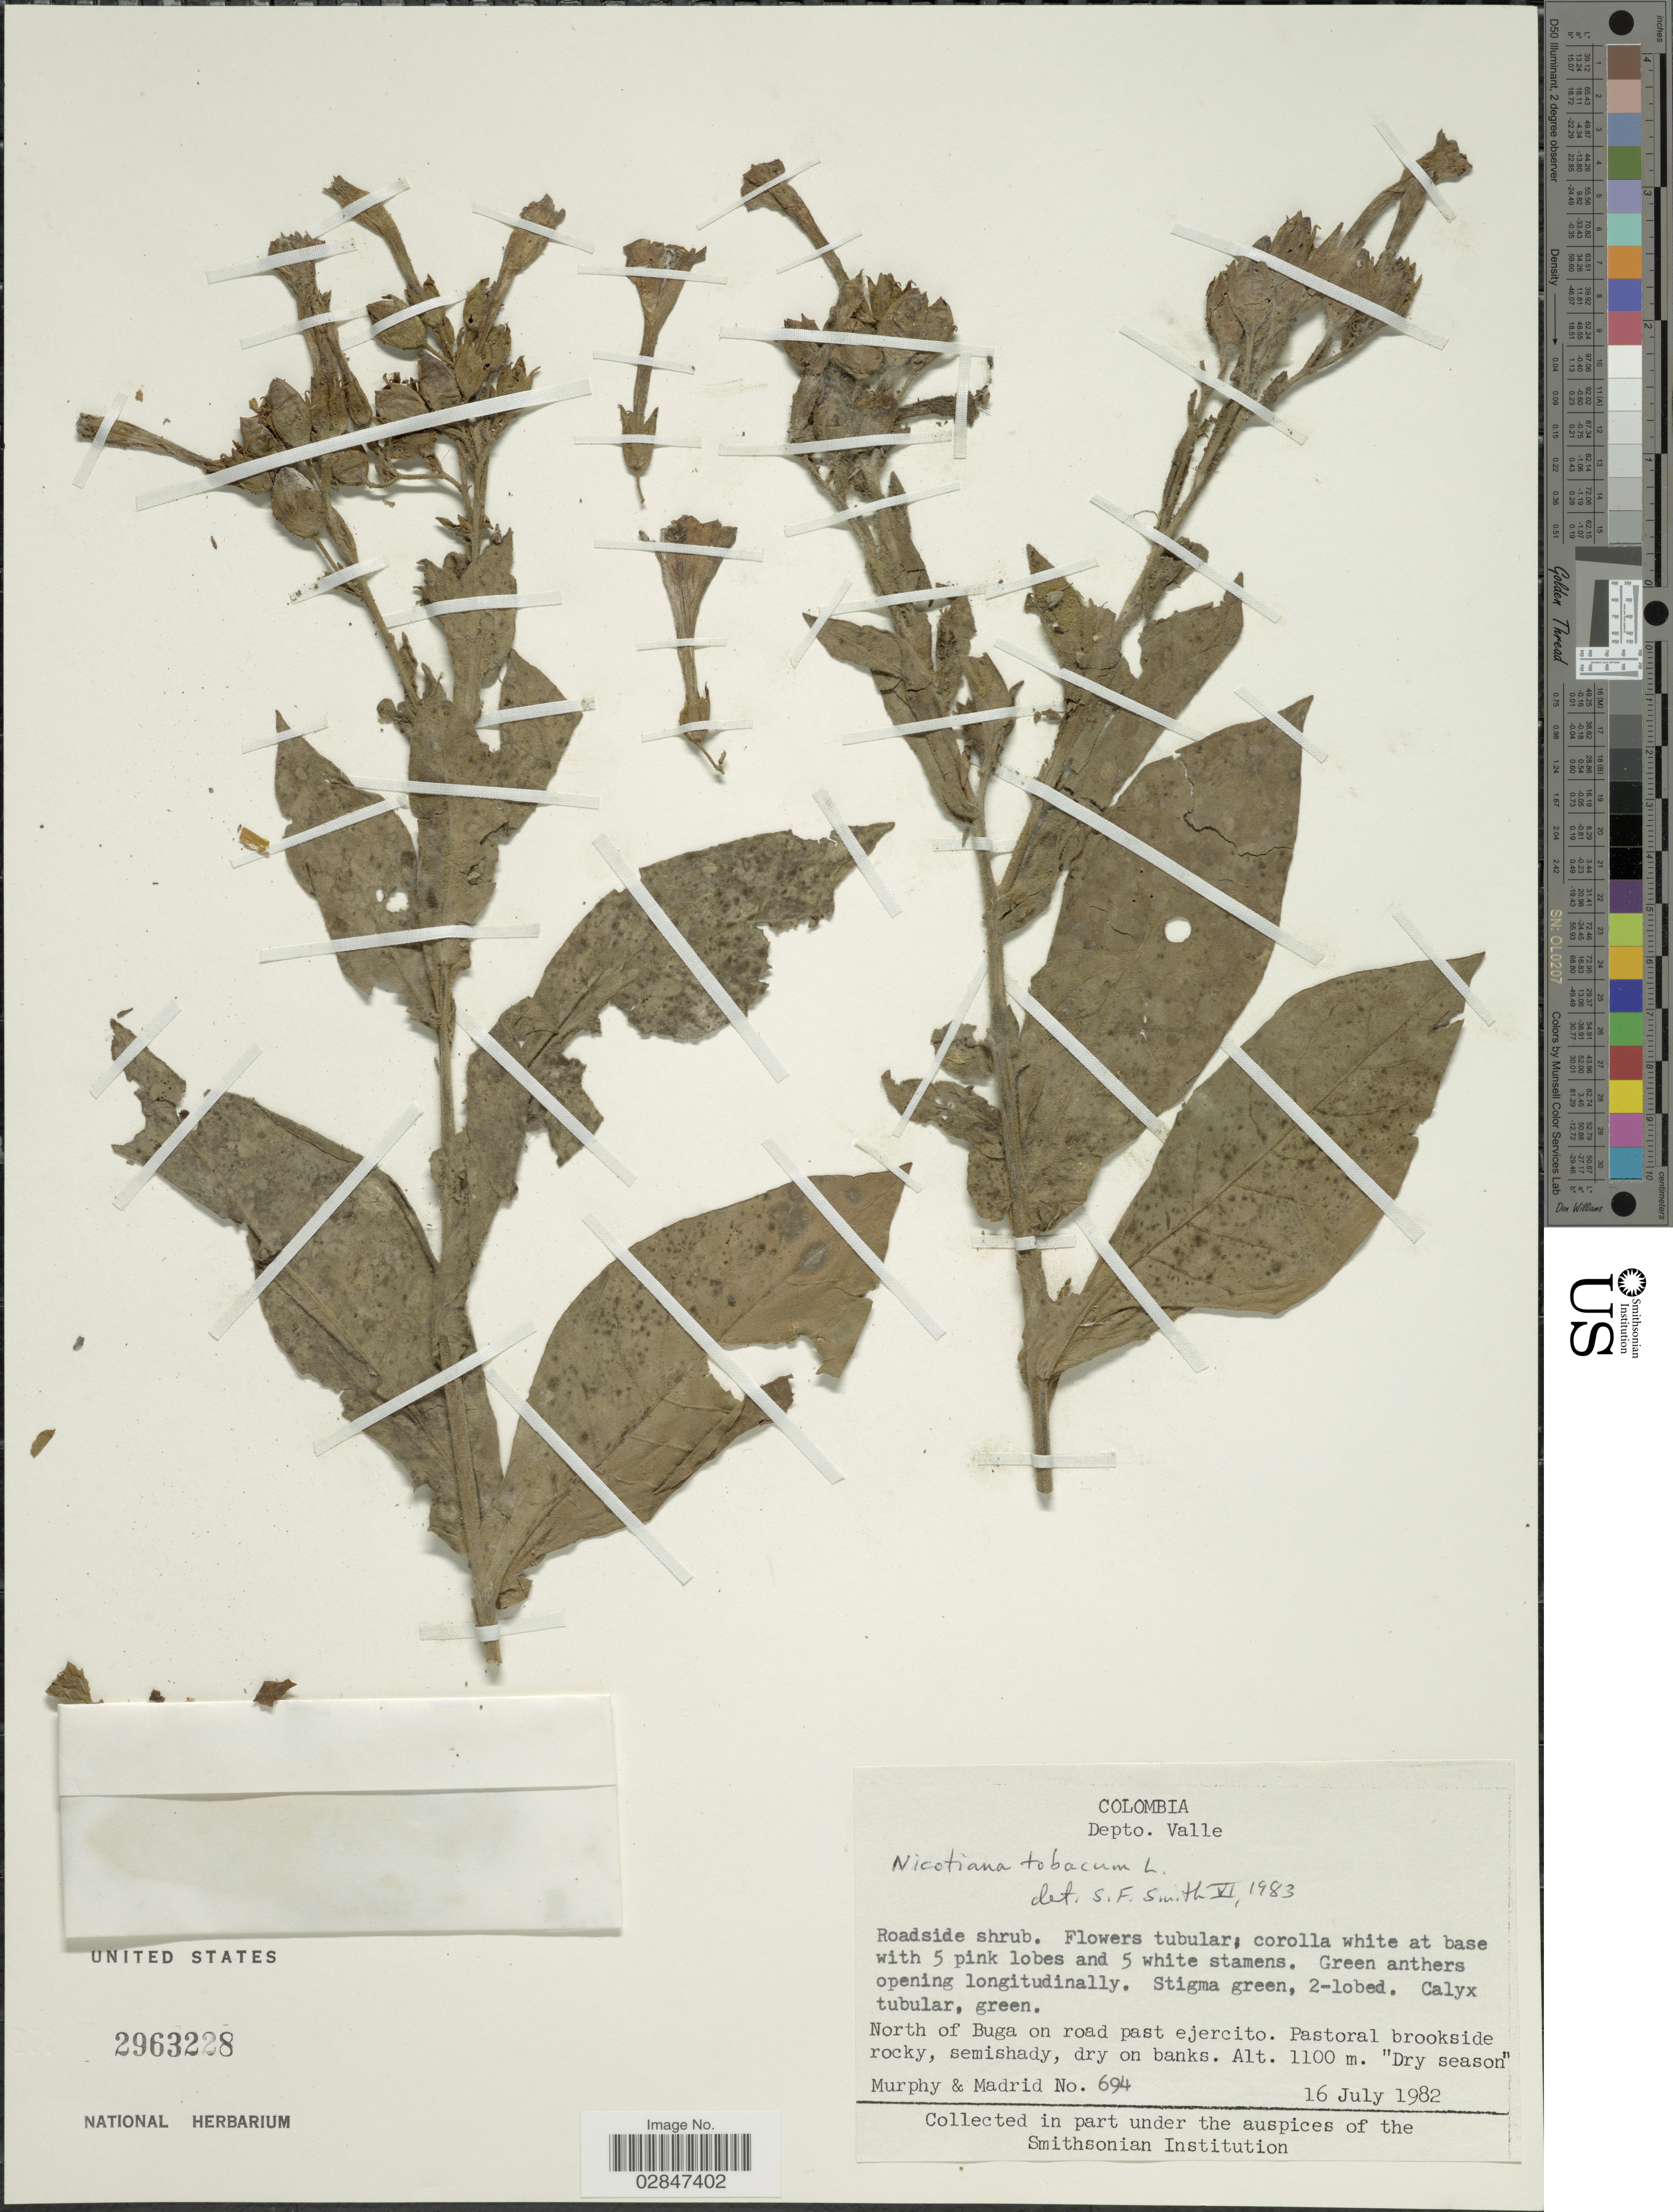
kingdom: Plantae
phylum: Tracheophyta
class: Magnoliopsida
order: Solanales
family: Solanaceae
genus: Nicotiana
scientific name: Nicotiana tabacum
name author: L.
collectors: -. Murphy & -. Madrid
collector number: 694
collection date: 1982-07-16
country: Colombia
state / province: Valle del Cauca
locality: Depto. Valle, North of Buga on road past ejercito.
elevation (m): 1100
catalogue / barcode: US 2963228